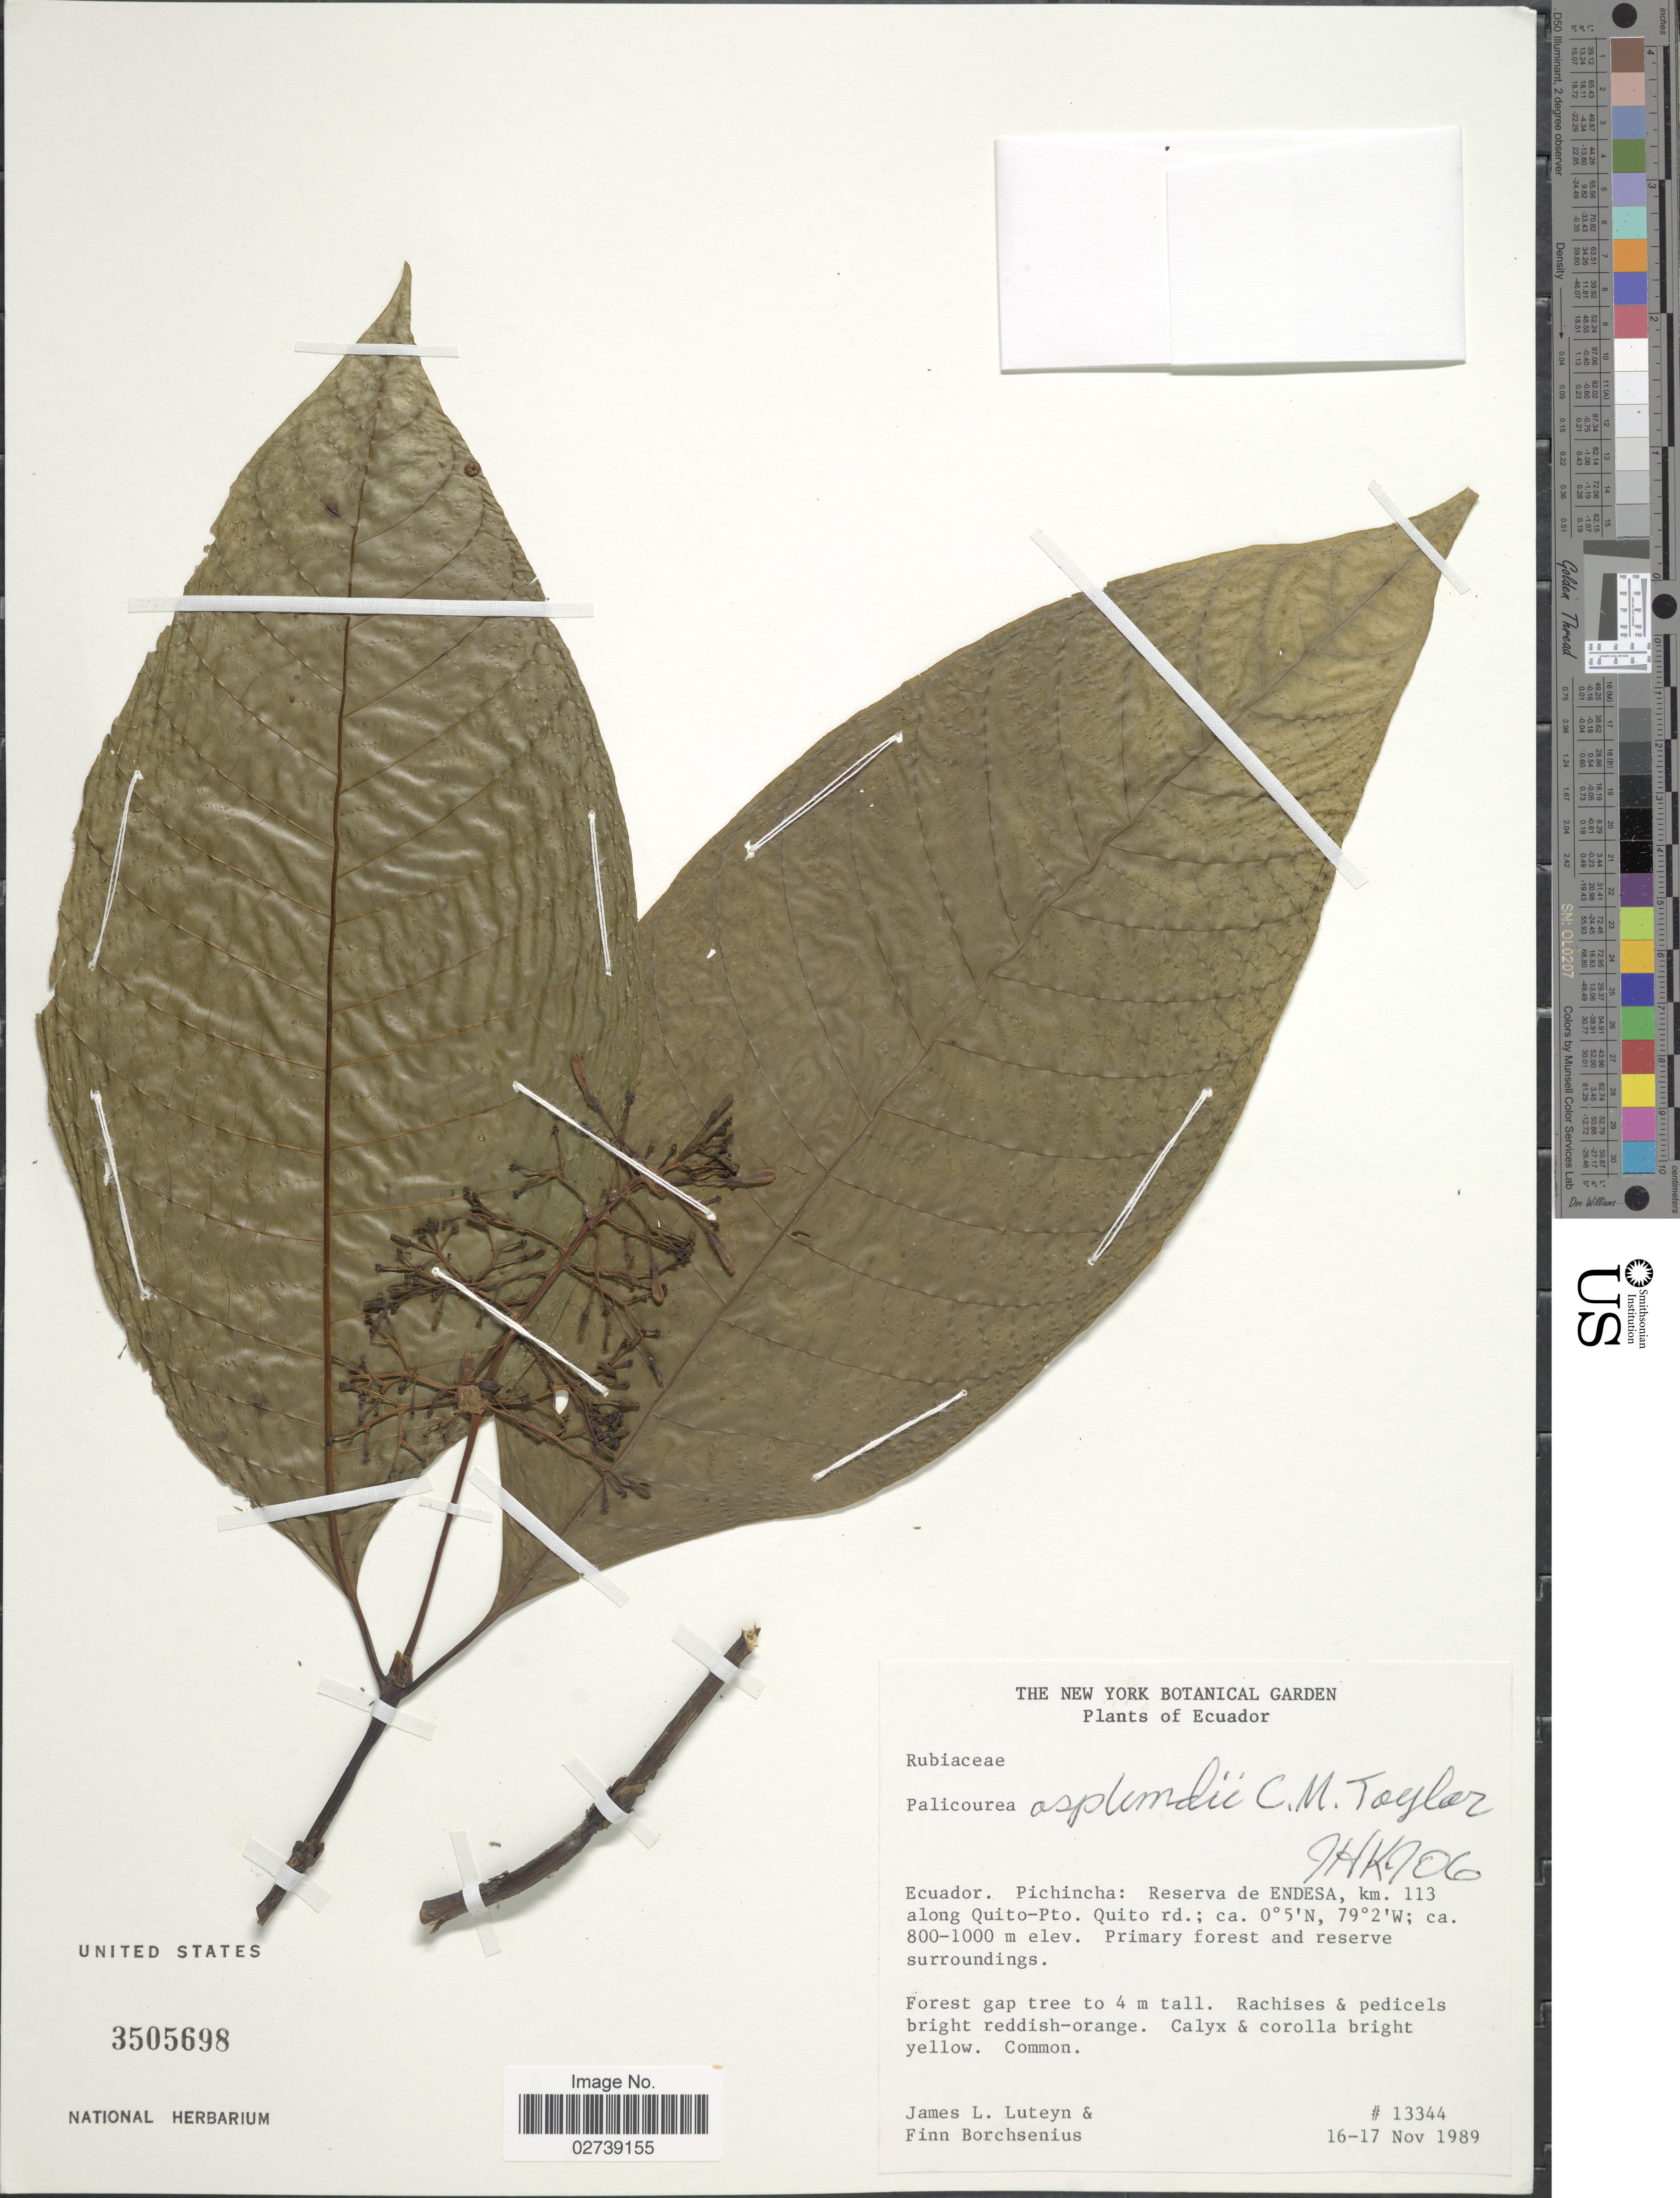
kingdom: Plantae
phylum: Tracheophyta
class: Magnoliopsida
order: Gentianales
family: Rubiaceae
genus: Palicourea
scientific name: Palicourea asplundii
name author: C.M. Taylor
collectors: J. L. Luteyn & F. Borchsenius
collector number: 13344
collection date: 1989-11-16/1989-11-17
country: Ecuador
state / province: Pichincha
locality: Reserva de ENDESA, km. 113 along Quito-Pto. Quito rd.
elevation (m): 800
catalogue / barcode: US 3505698